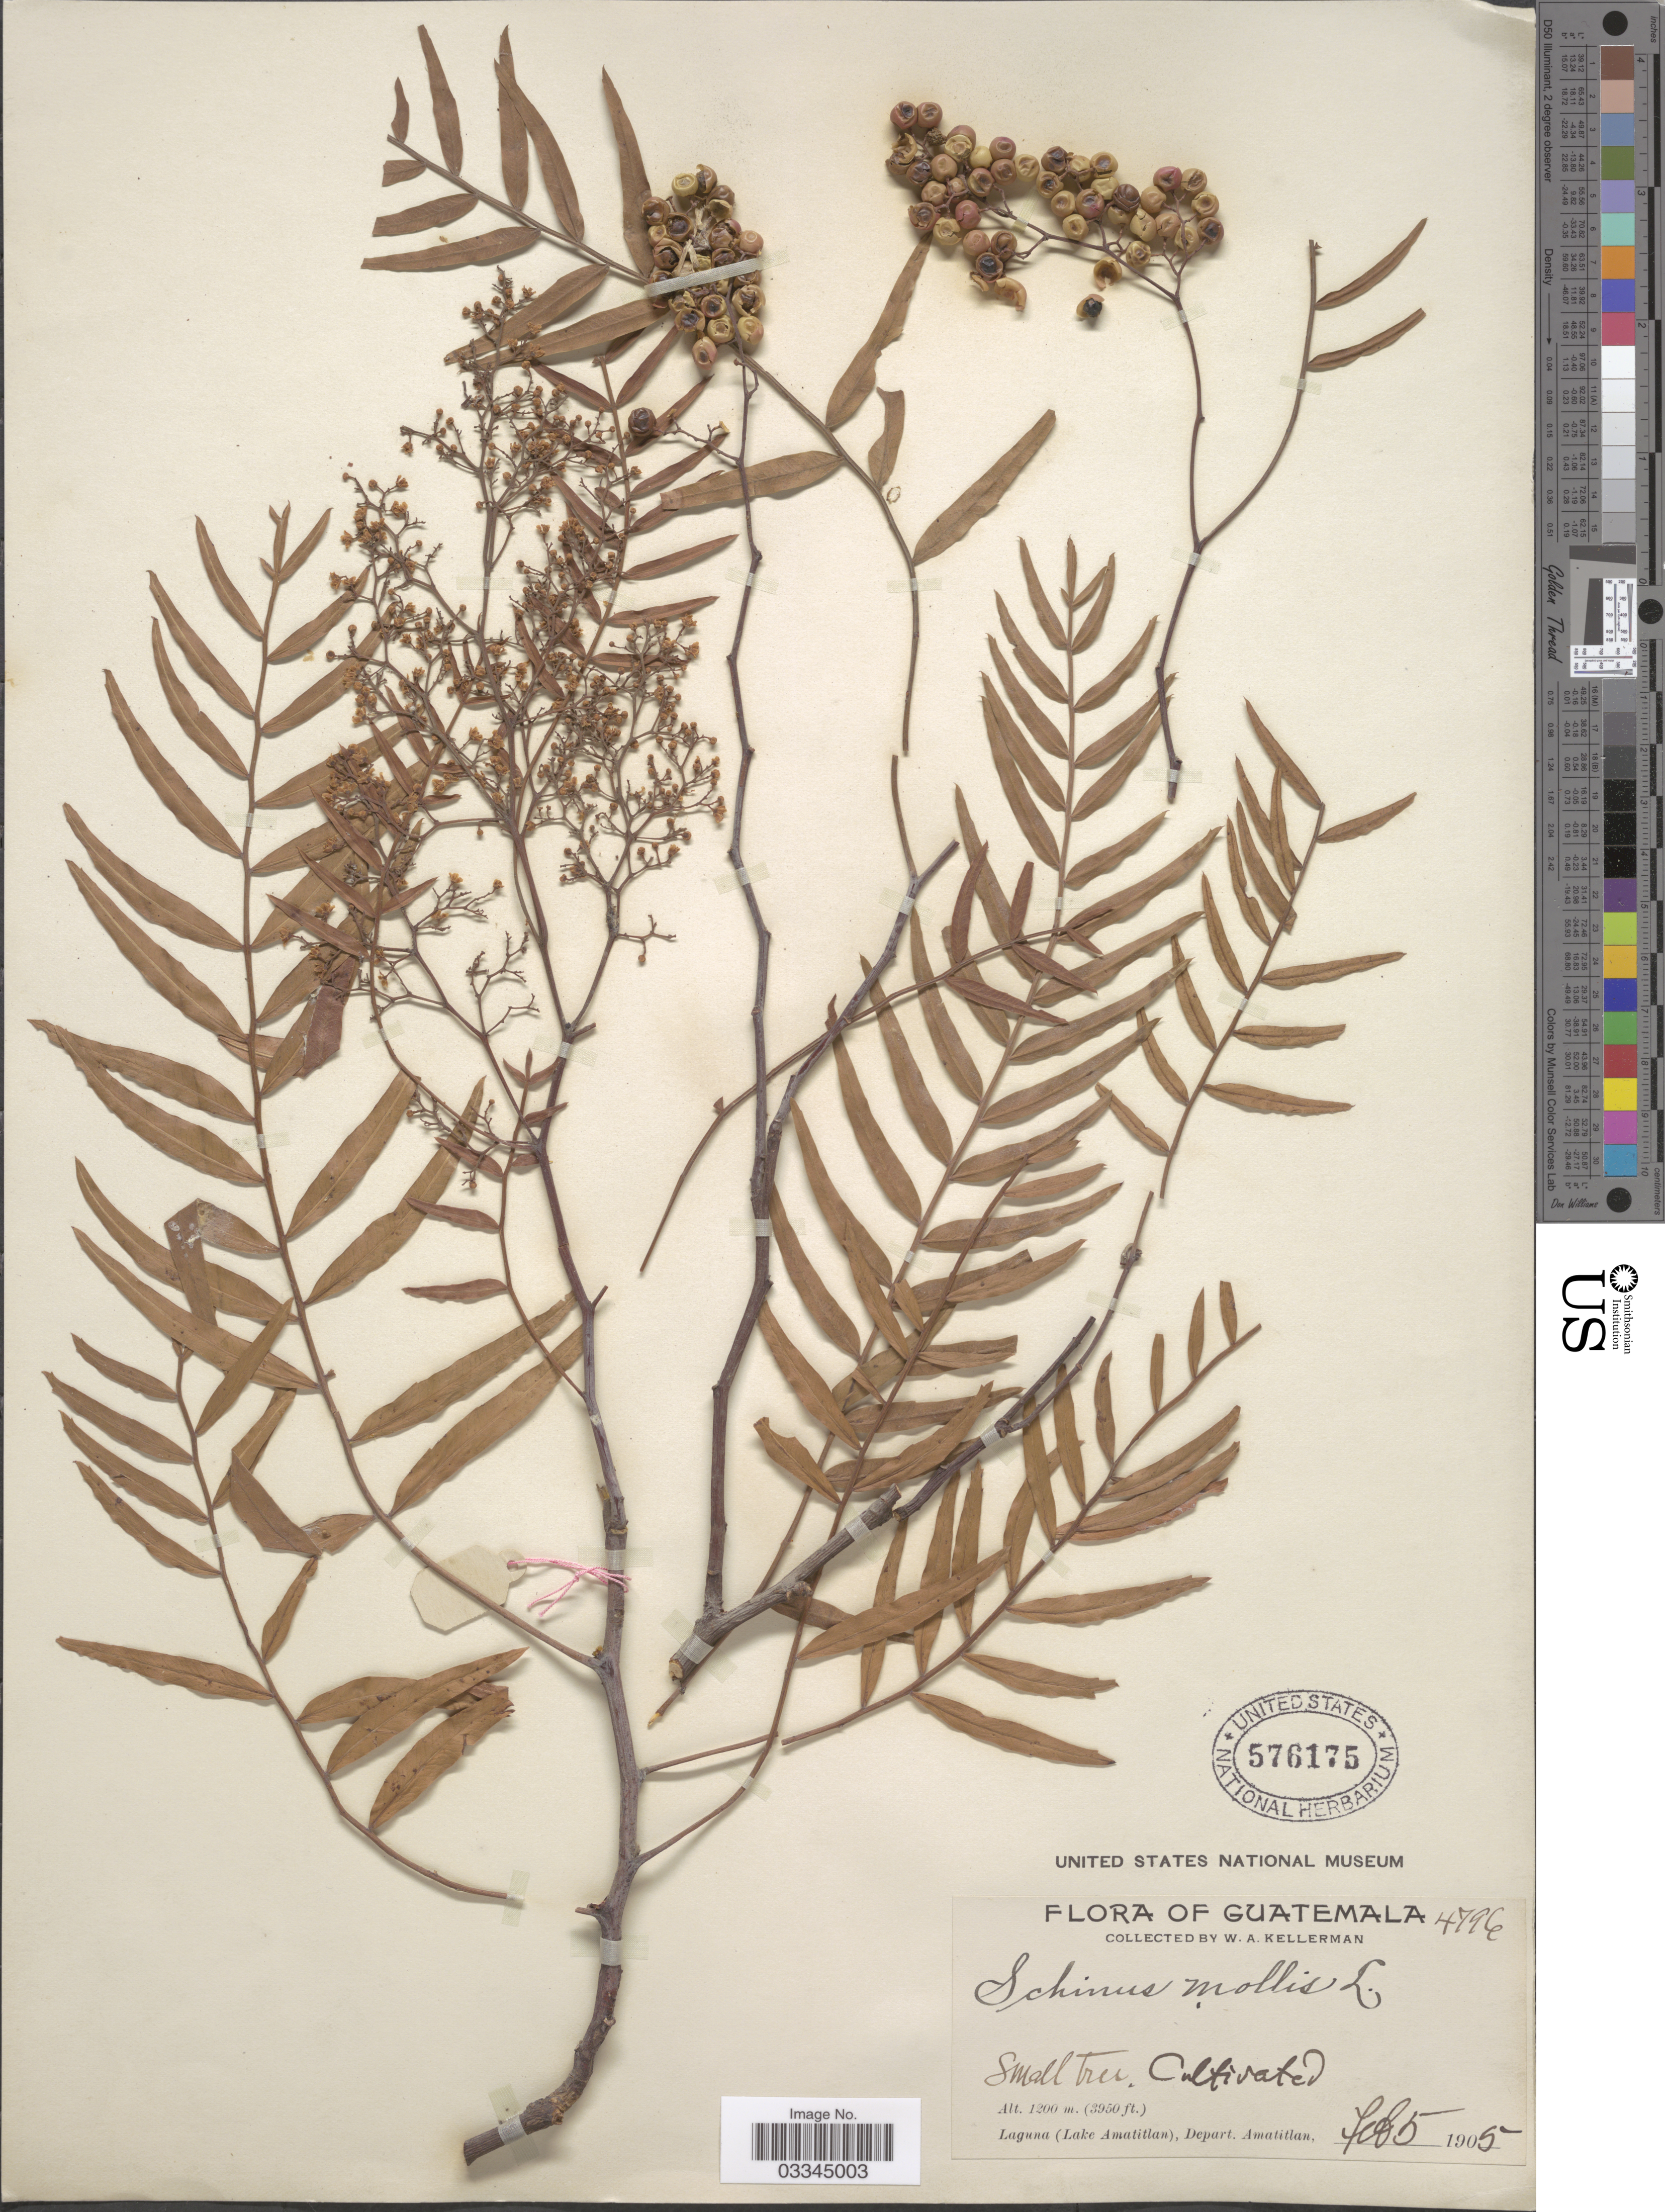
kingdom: Plantae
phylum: Tracheophyta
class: Magnoliopsida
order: Sapindales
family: Anacardiaceae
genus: Schinus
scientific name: Schinus areira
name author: L.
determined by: Mitchell, J. D.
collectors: W. Kellerman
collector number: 4796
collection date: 1905-02-05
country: Guatemala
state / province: Guatemala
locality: Laguna (Lake Amatitlan), Depart. Amatitlan.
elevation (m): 1200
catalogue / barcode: US 576175